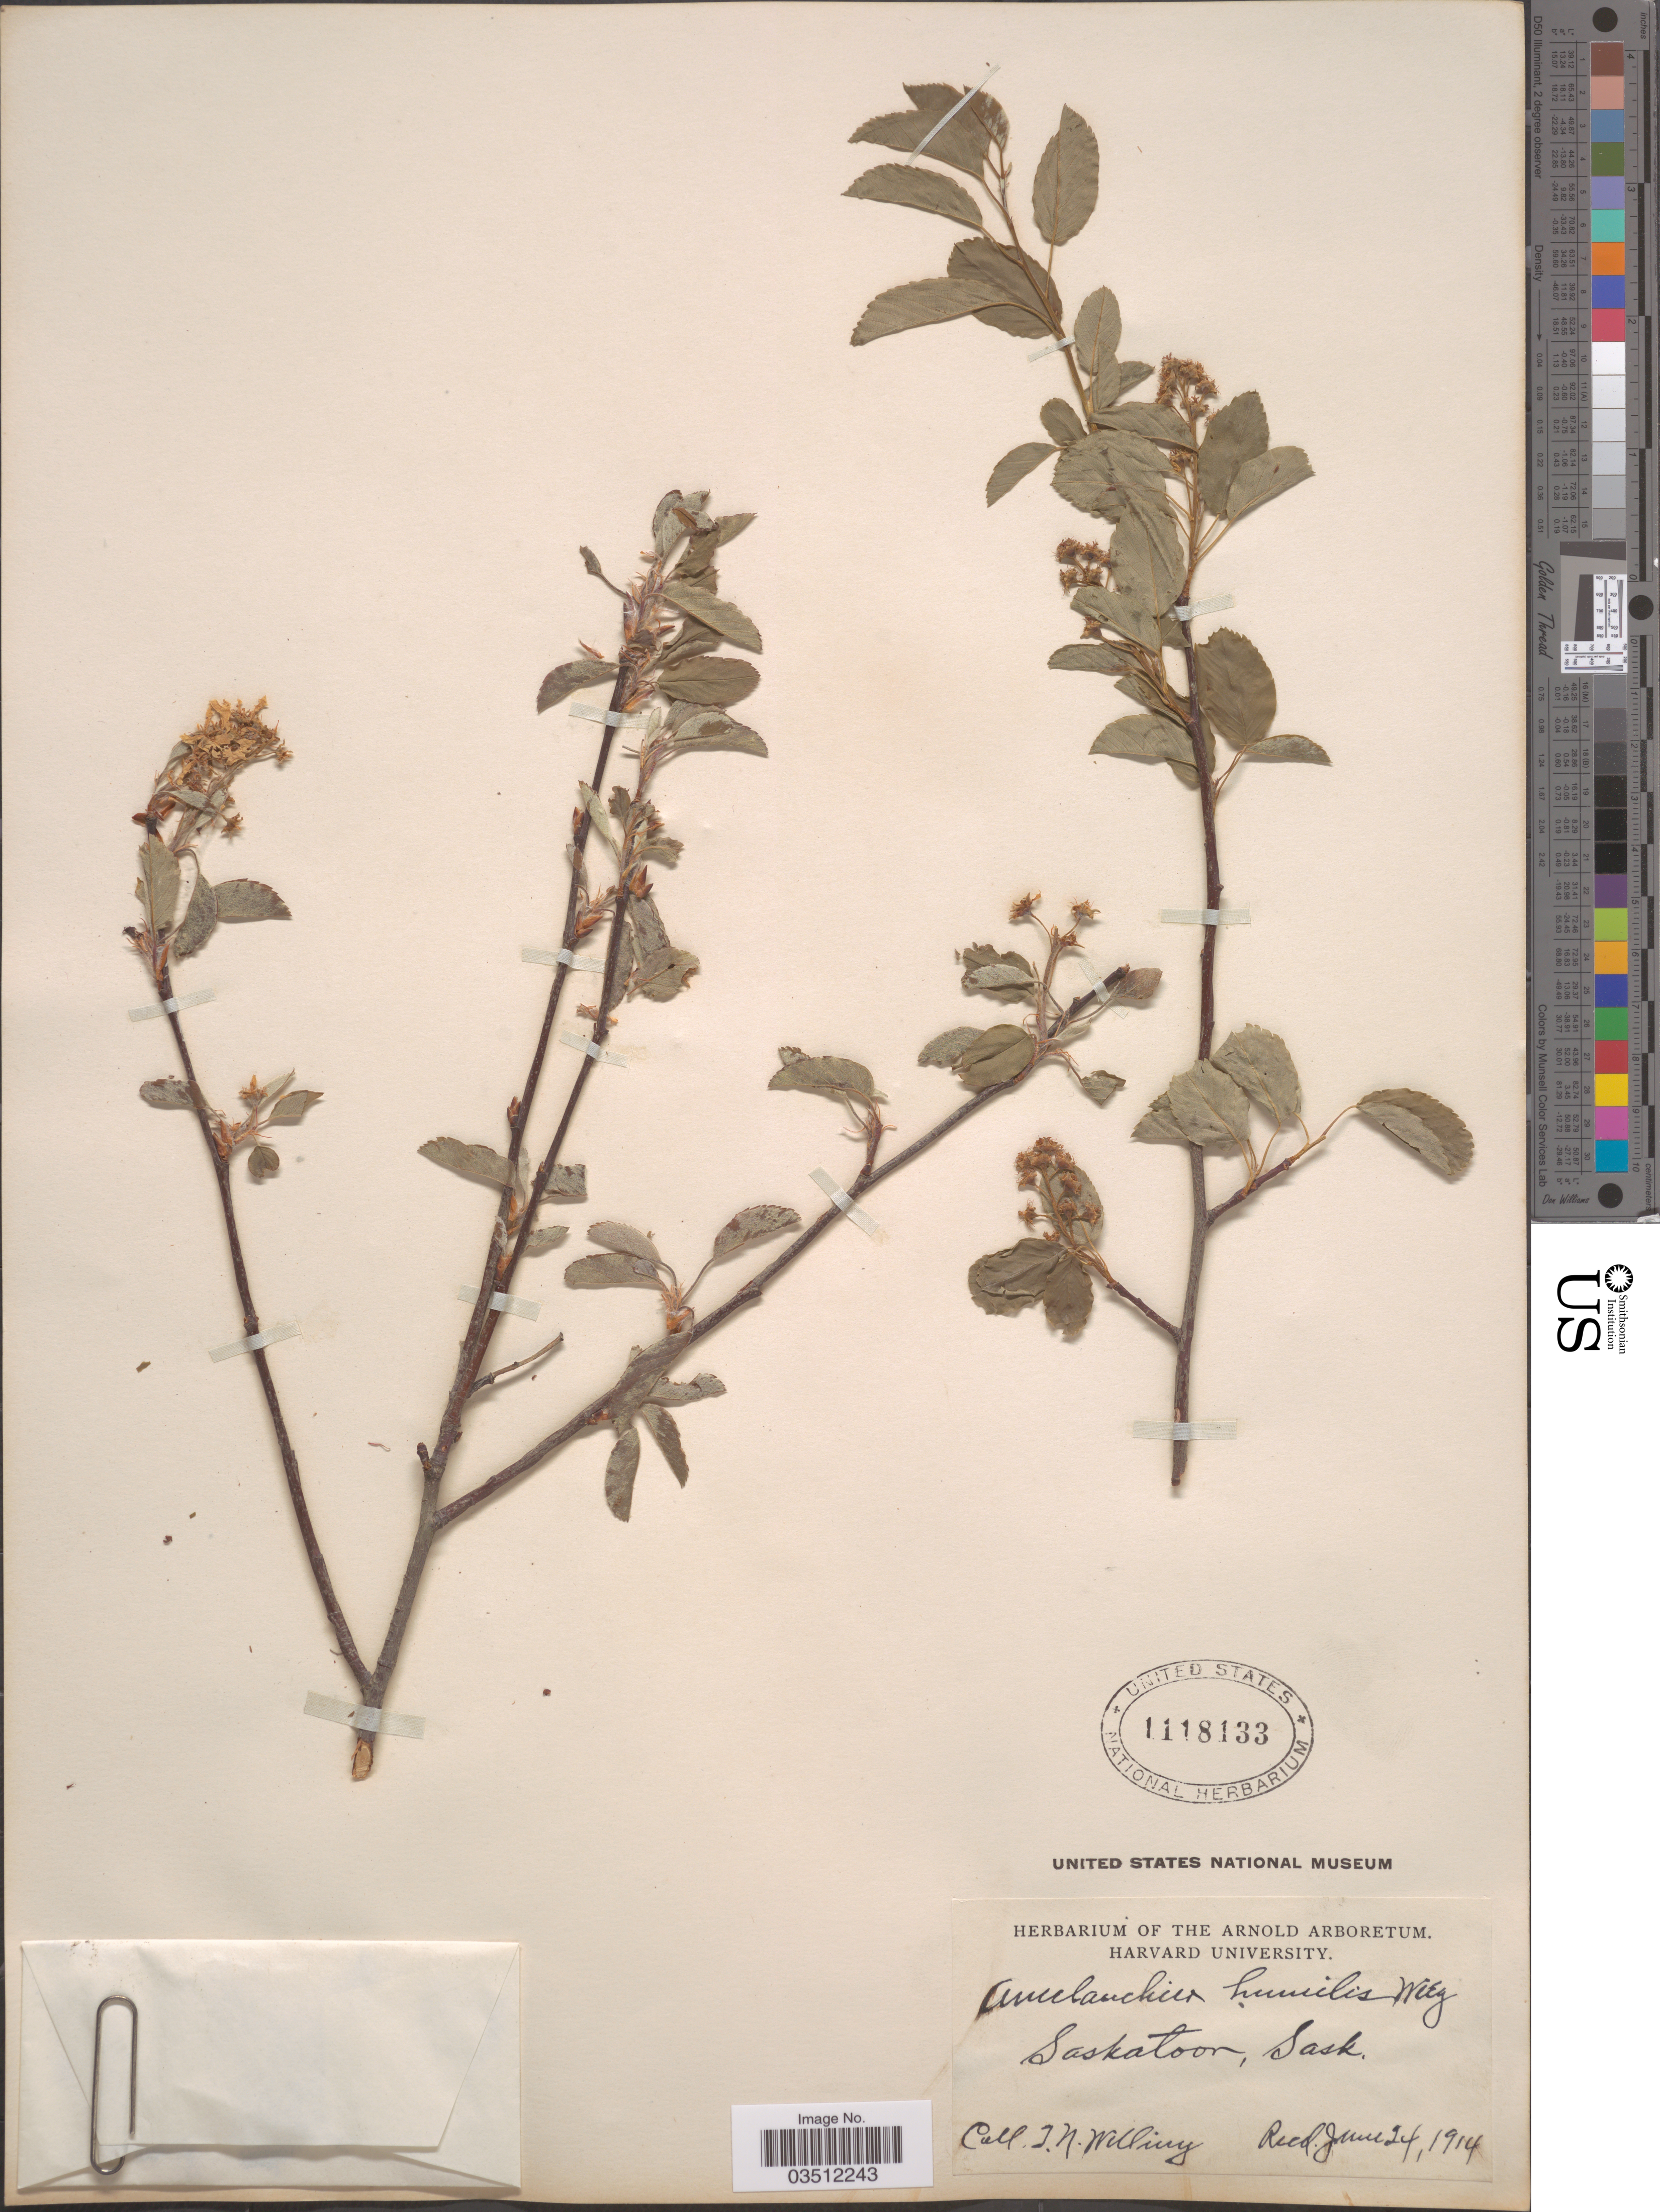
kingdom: Plantae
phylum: Tracheophyta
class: Magnoliopsida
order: Rosales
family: Rosaceae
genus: Amelanchier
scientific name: Amelanchier humilis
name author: Wiegand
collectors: J. Willing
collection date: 1914-06-24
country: Canada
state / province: Saskatchewan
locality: Saskatoon.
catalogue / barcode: US 1118133